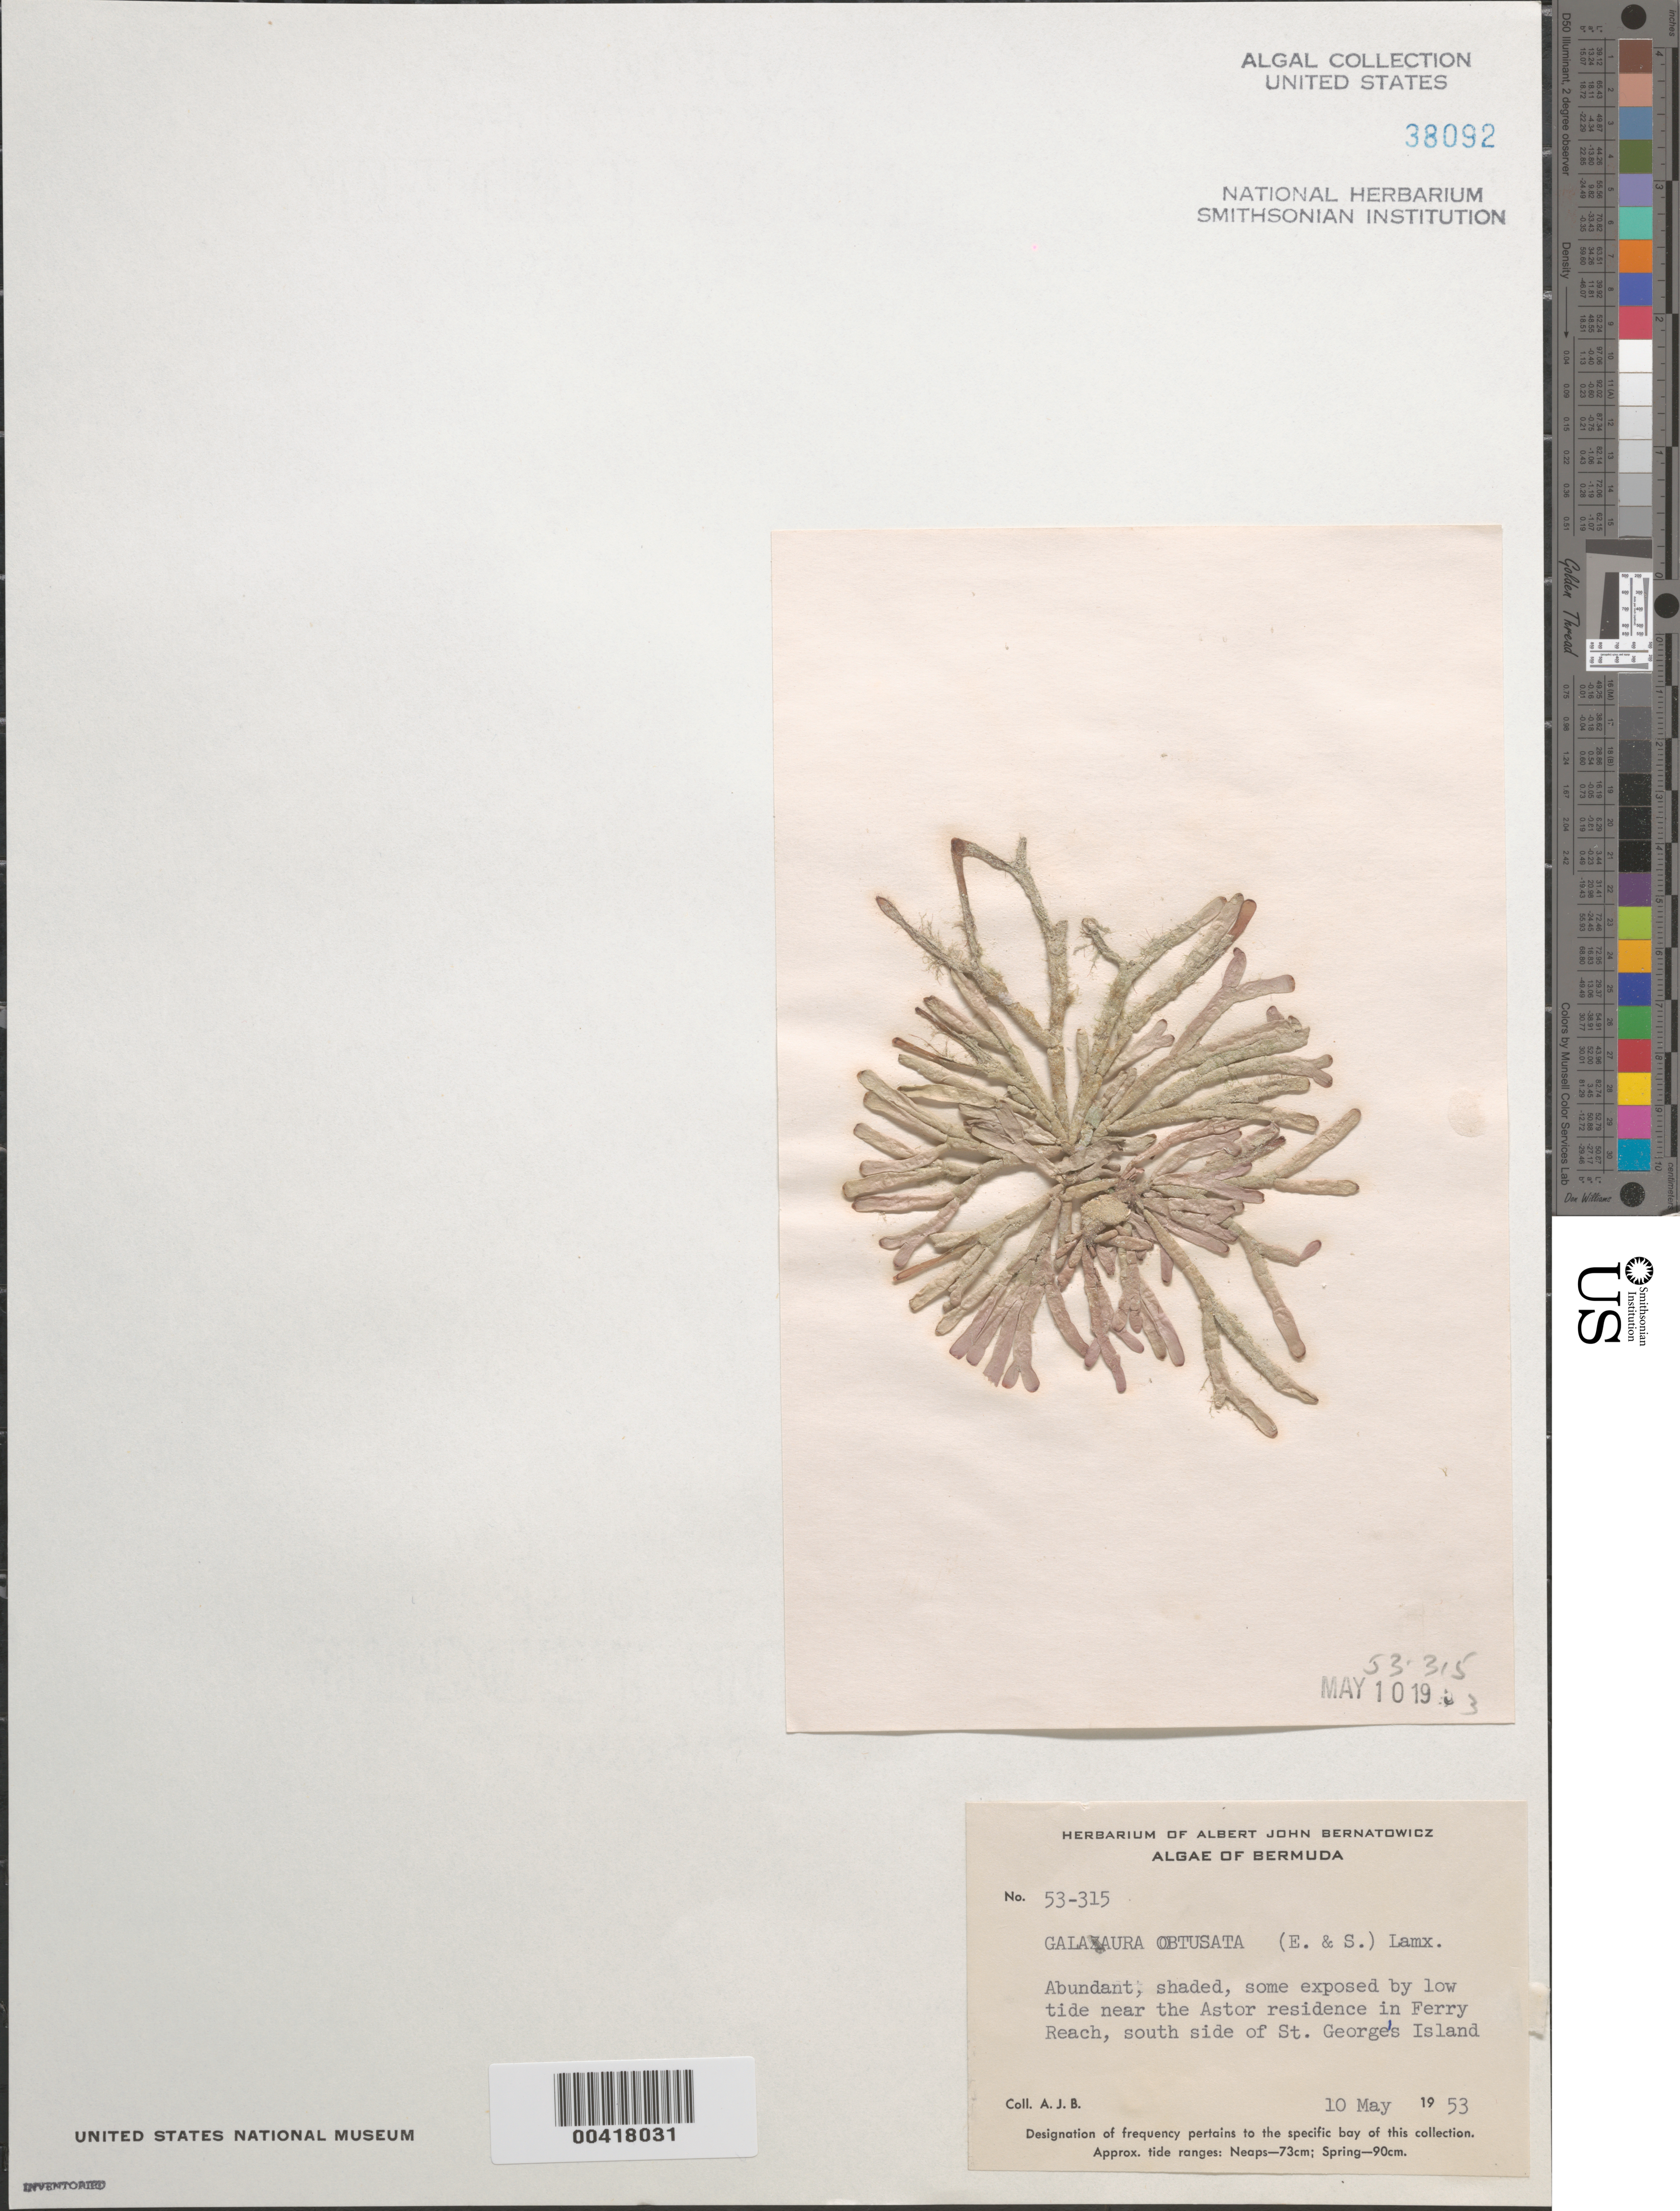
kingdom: Plantae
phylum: Rhodophyta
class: Florideophyceae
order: Nemaliales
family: Galaxauraceae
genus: Dichotomaria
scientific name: Dichotomaria obtusata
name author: (Ellis & Sol.) Lam.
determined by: Algae name updating Project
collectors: A. Bernatowicz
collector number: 53-315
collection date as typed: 10 May 1953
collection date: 1953-05-10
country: Bermuda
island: St. George's Island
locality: Ferry Reach, near Astor residence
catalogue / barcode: US 38092